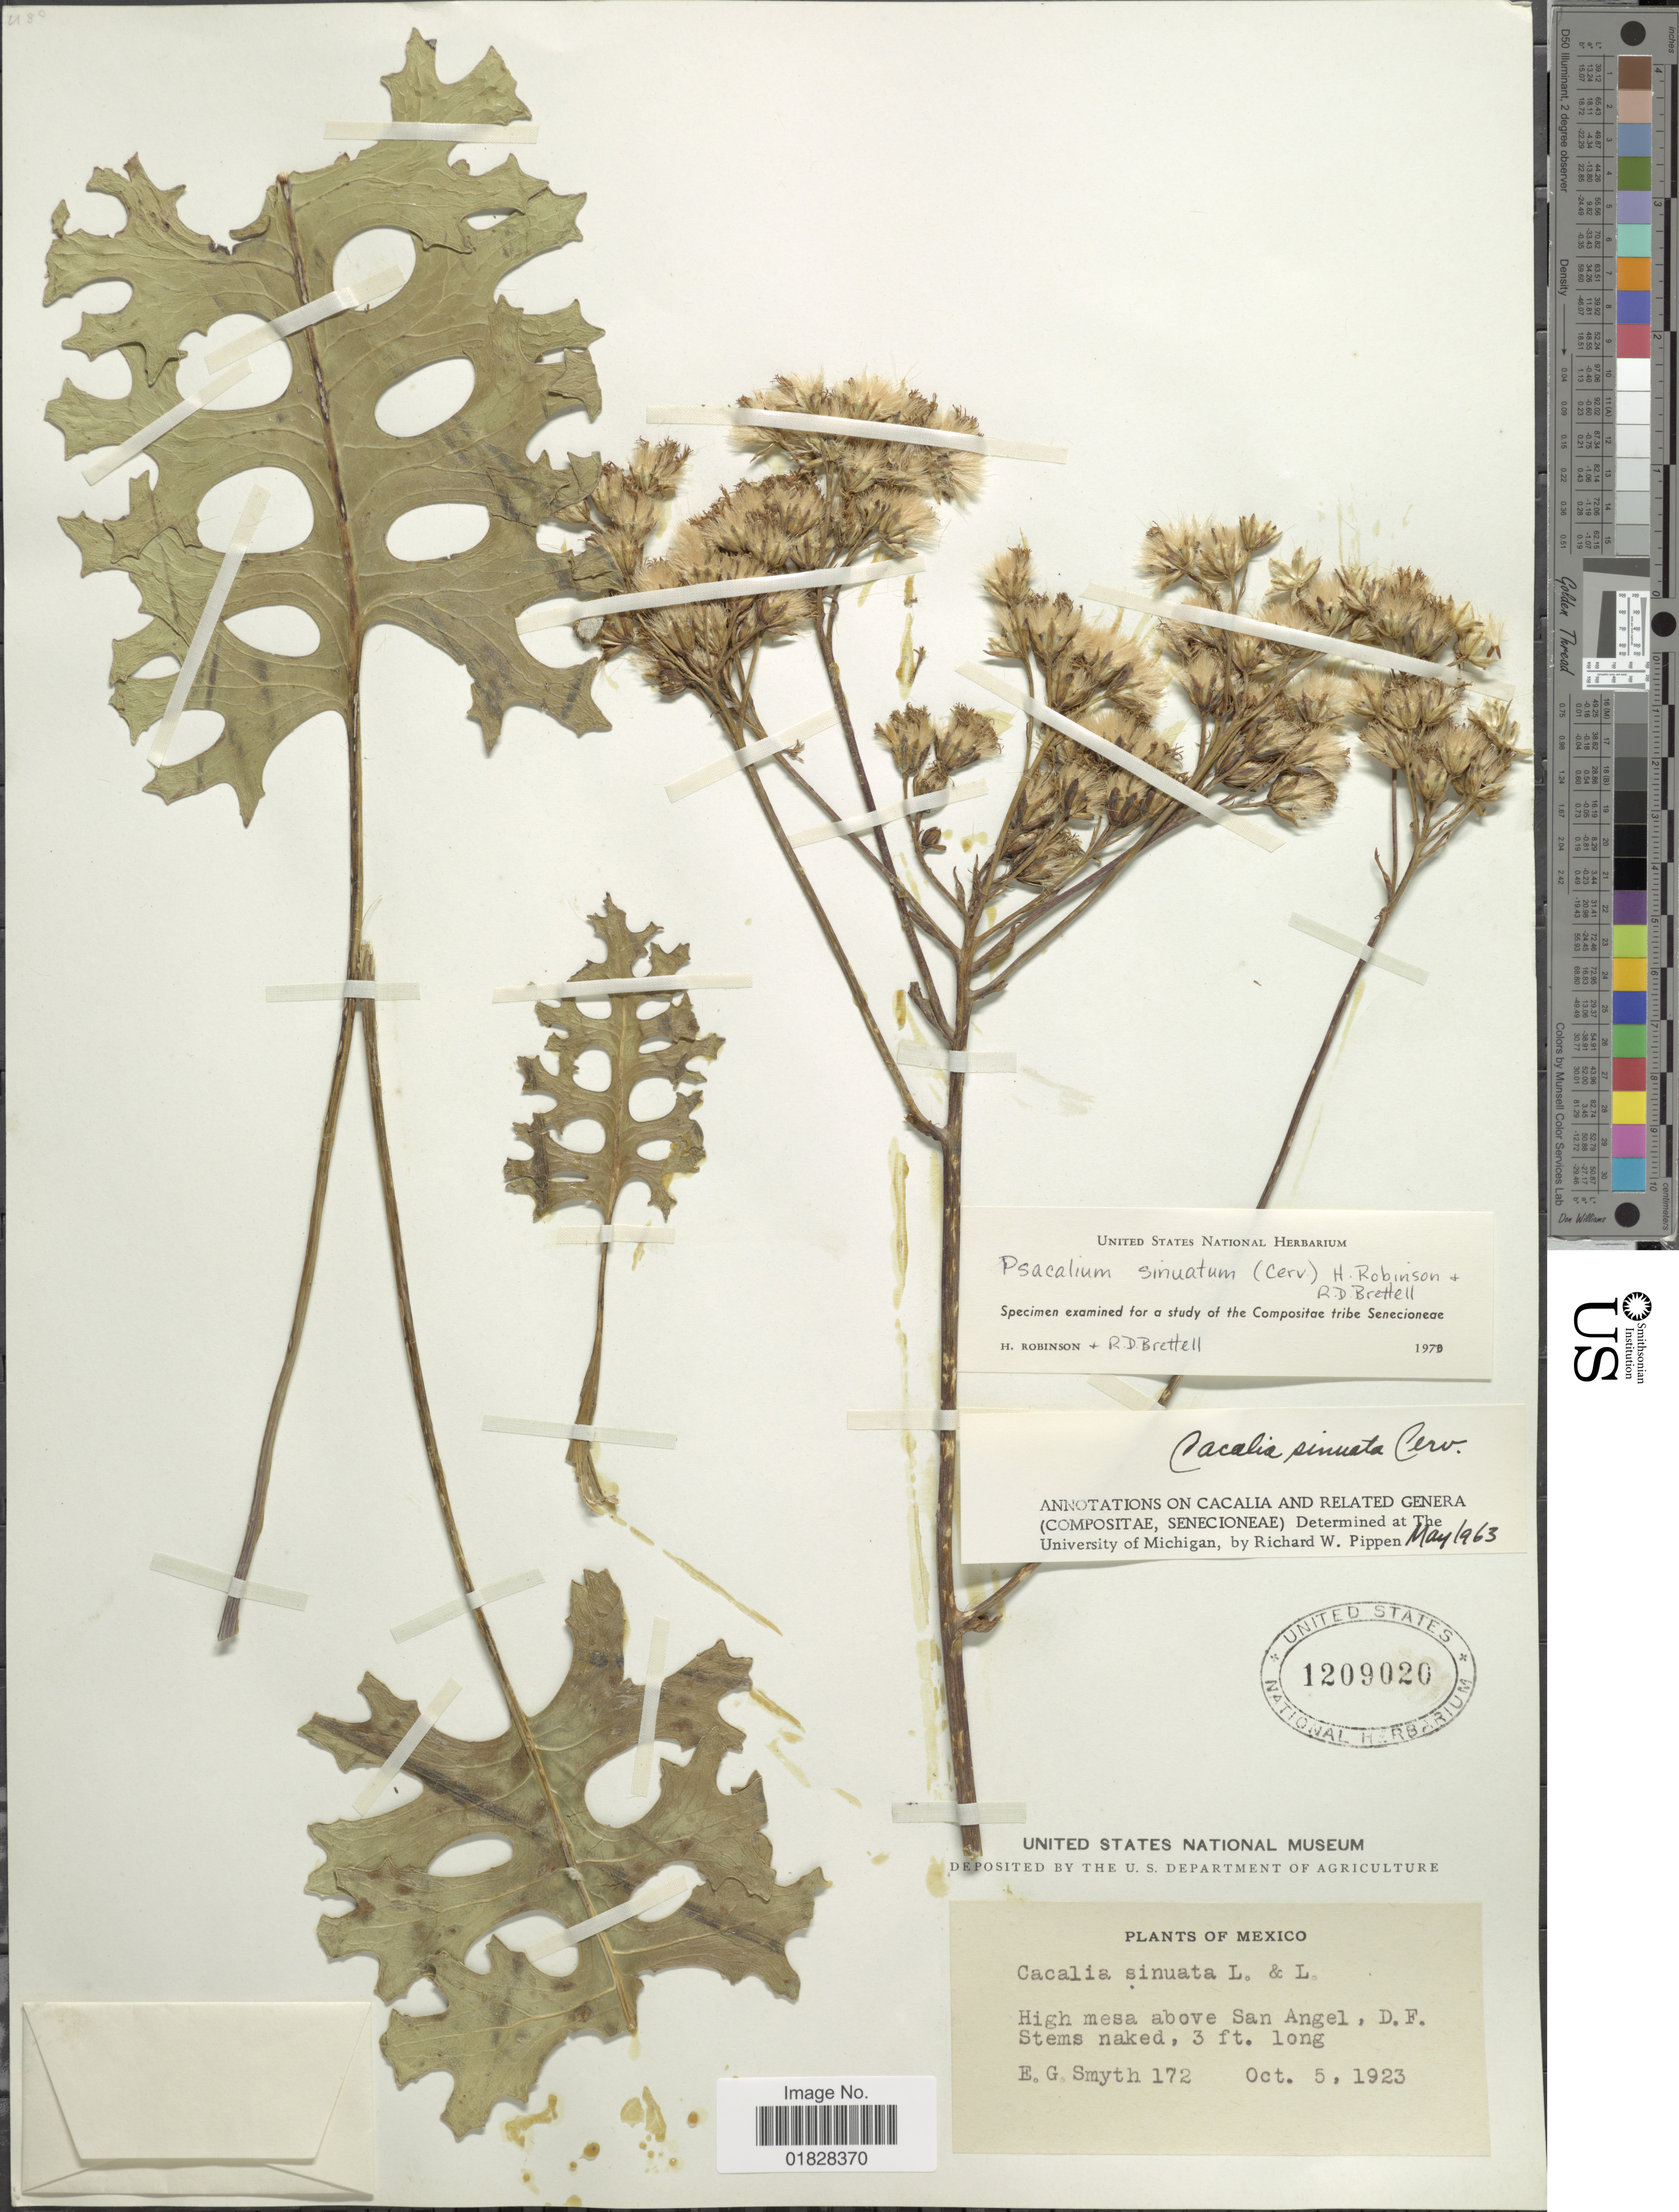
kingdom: Plantae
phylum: Tracheophyta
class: Magnoliopsida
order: Asterales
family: Asteraceae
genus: Psacalium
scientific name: Psacalium sinuatum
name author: (Cerv.) H. Rob. & Brettell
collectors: E. G. Smyth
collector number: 172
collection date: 1923-10-05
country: Mexico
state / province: Distrito Federal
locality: High mesa above San Angel, D.F.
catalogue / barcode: US 1209020